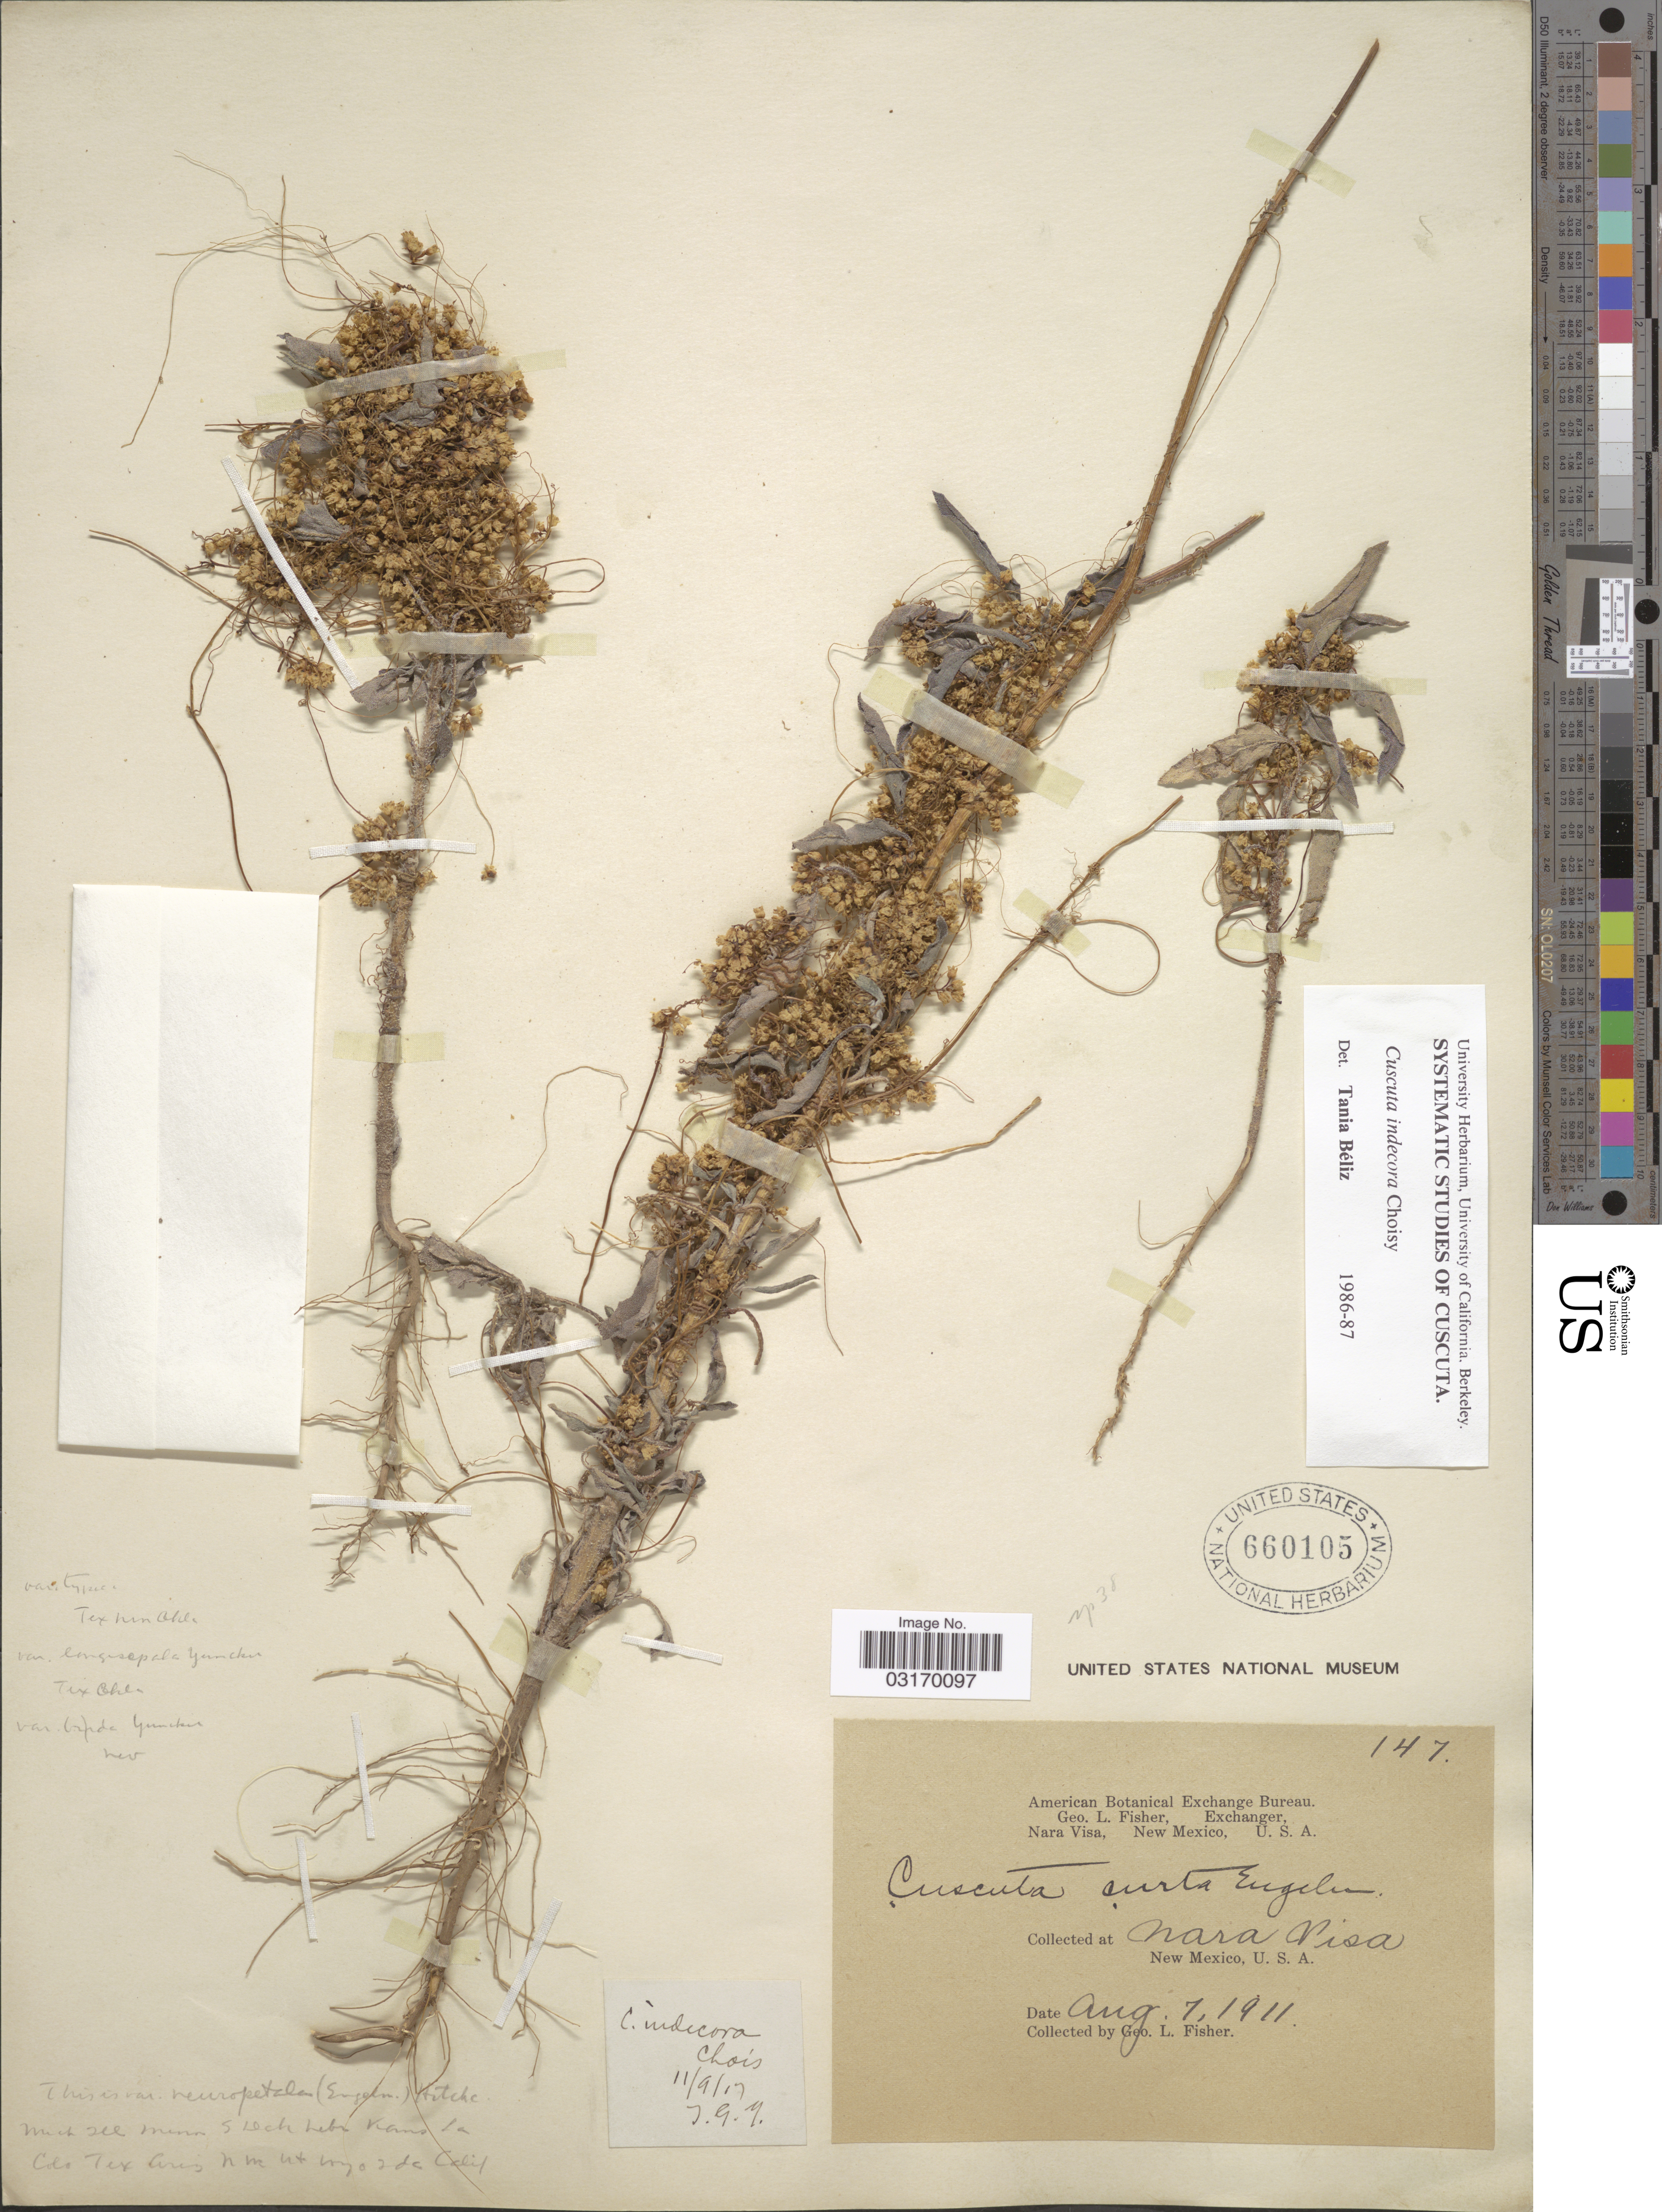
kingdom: Plantae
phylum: Tracheophyta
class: Magnoliopsida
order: Solanales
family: Convolvulaceae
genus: Cuscuta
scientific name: Cuscuta indecora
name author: Choisy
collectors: G. L. Fisher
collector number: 147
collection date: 1911-08-07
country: United States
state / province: New Mexico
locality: Nara Visa. U.S.A.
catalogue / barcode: US 660105